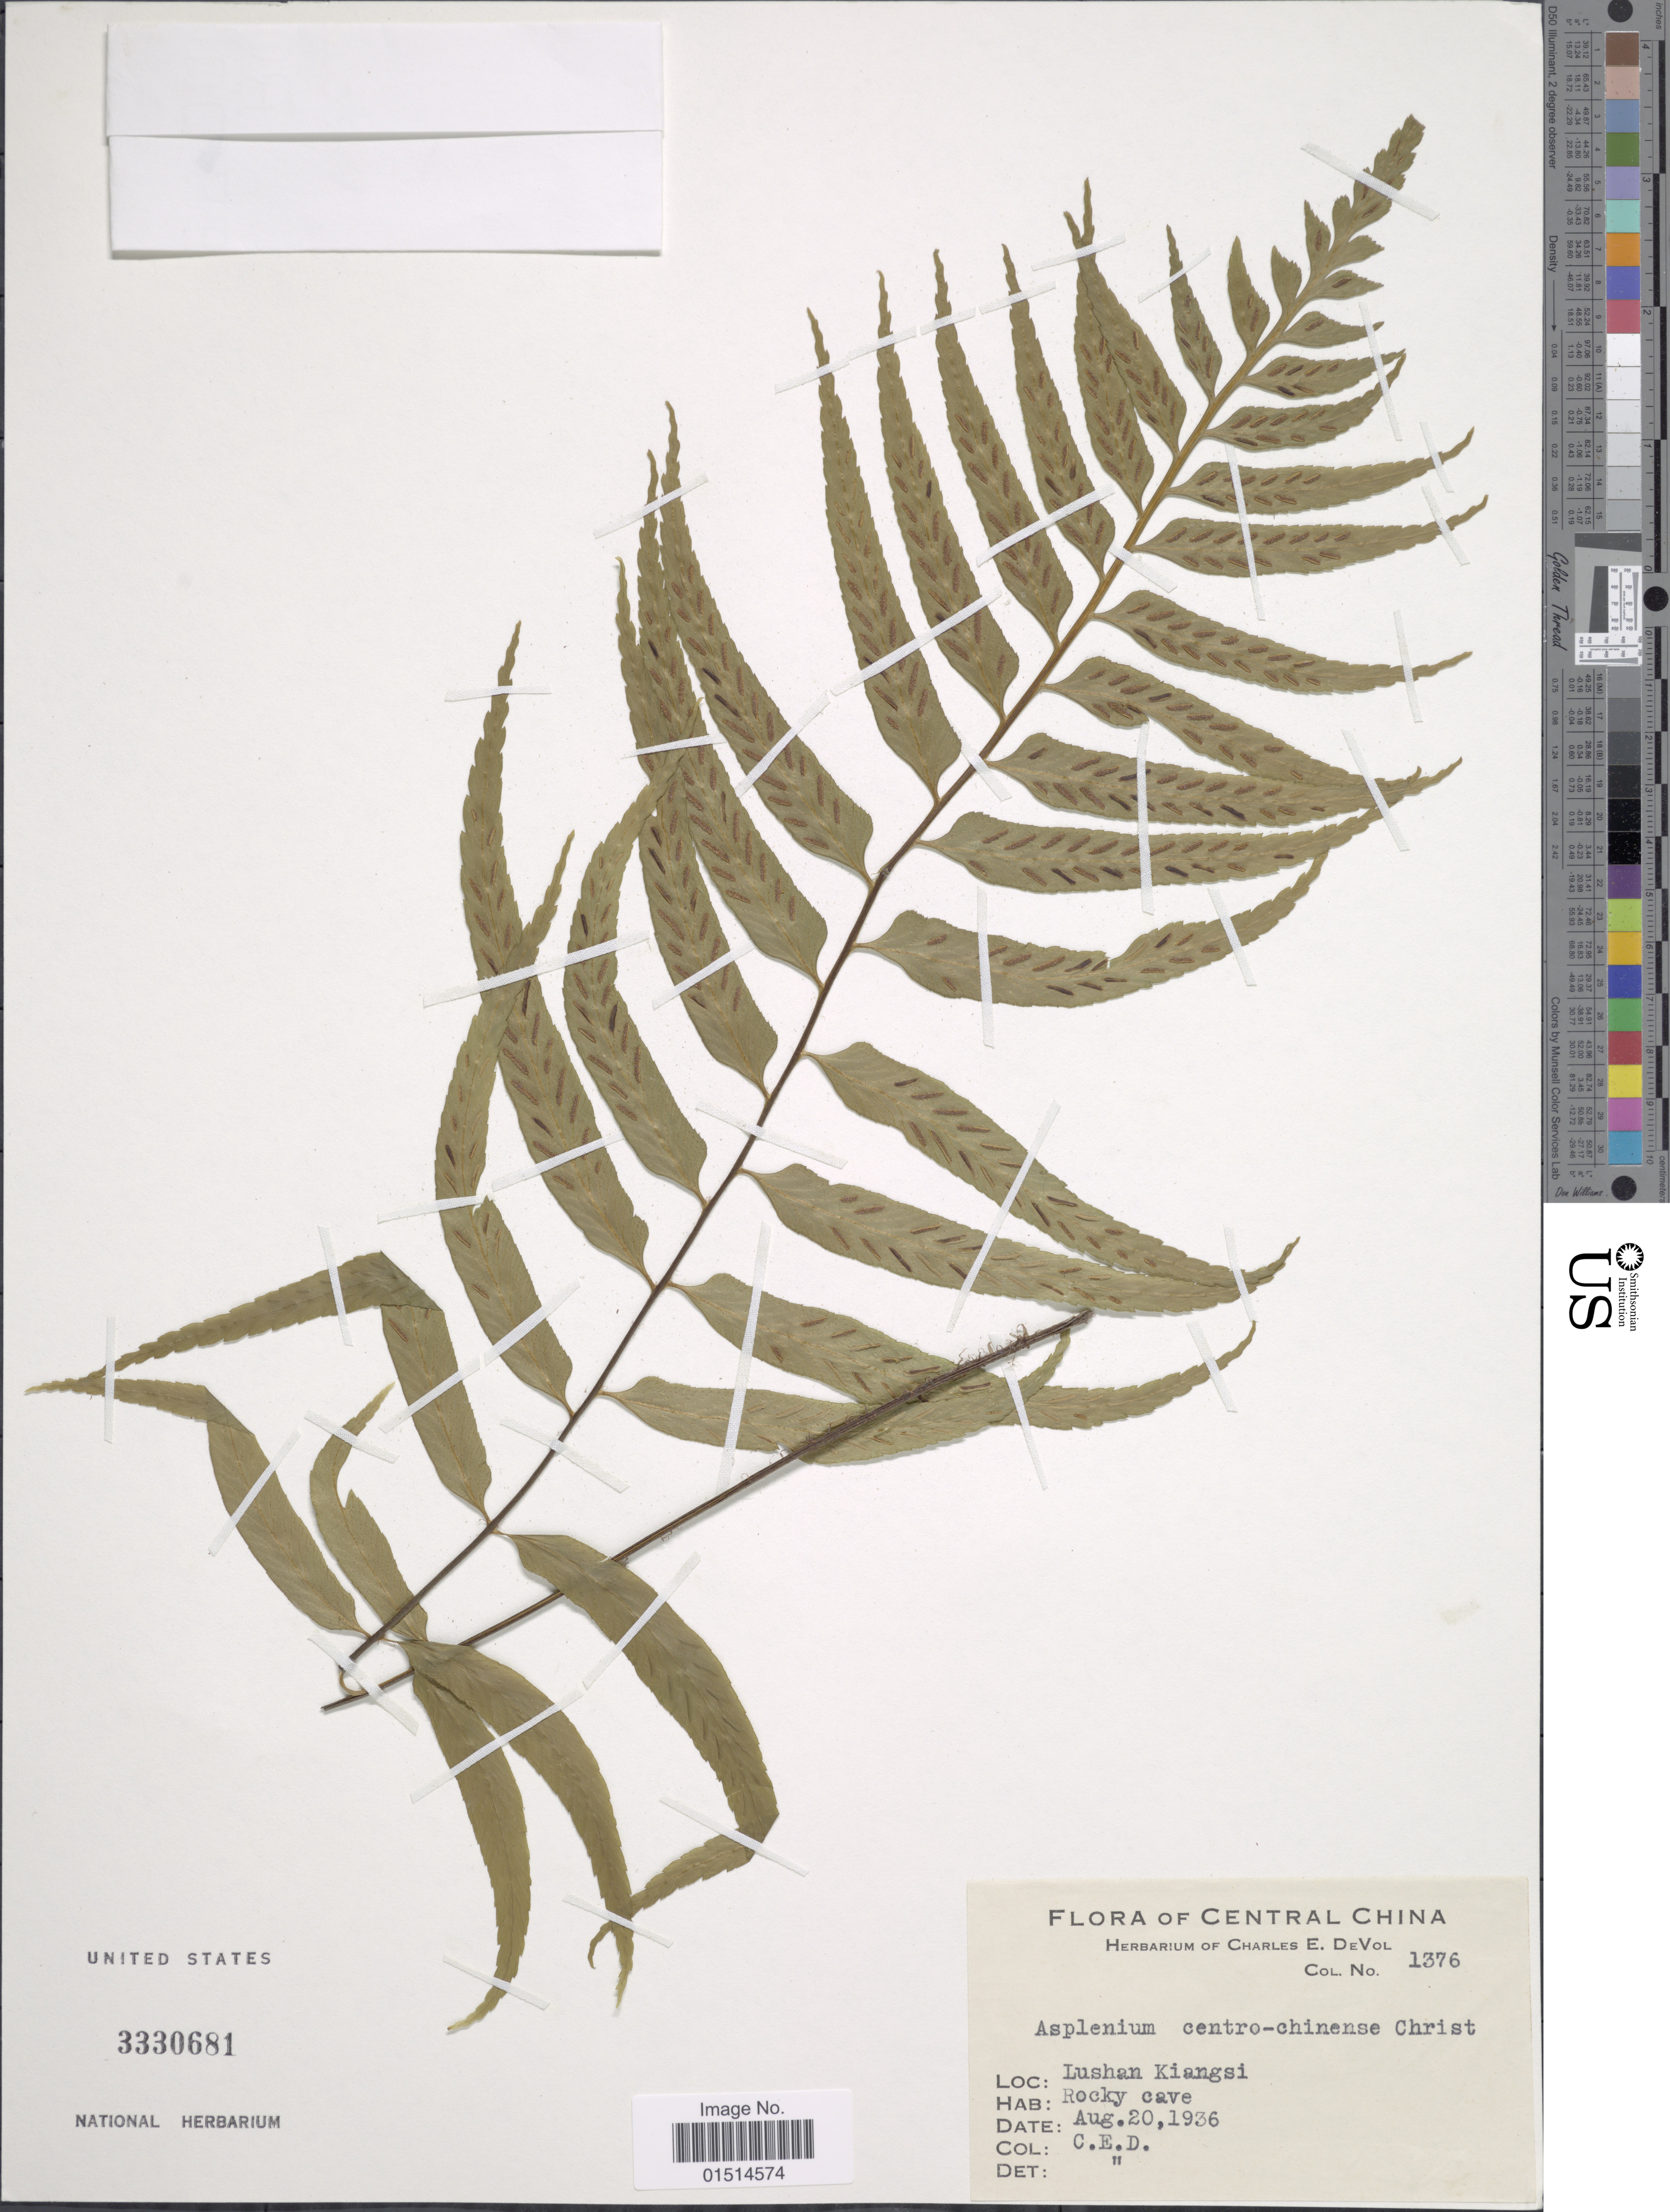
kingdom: Plantae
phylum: Tracheophyta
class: Polypodiopsida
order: Polypodiales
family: Aspleniaceae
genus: Asplenium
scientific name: Asplenium centrochinensis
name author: Christ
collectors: C. E. De Vol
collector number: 1376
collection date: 1936-08-20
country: China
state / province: Jiangxi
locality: Central China, Lushan Kiangsi, Rocky cave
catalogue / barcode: US 3330681